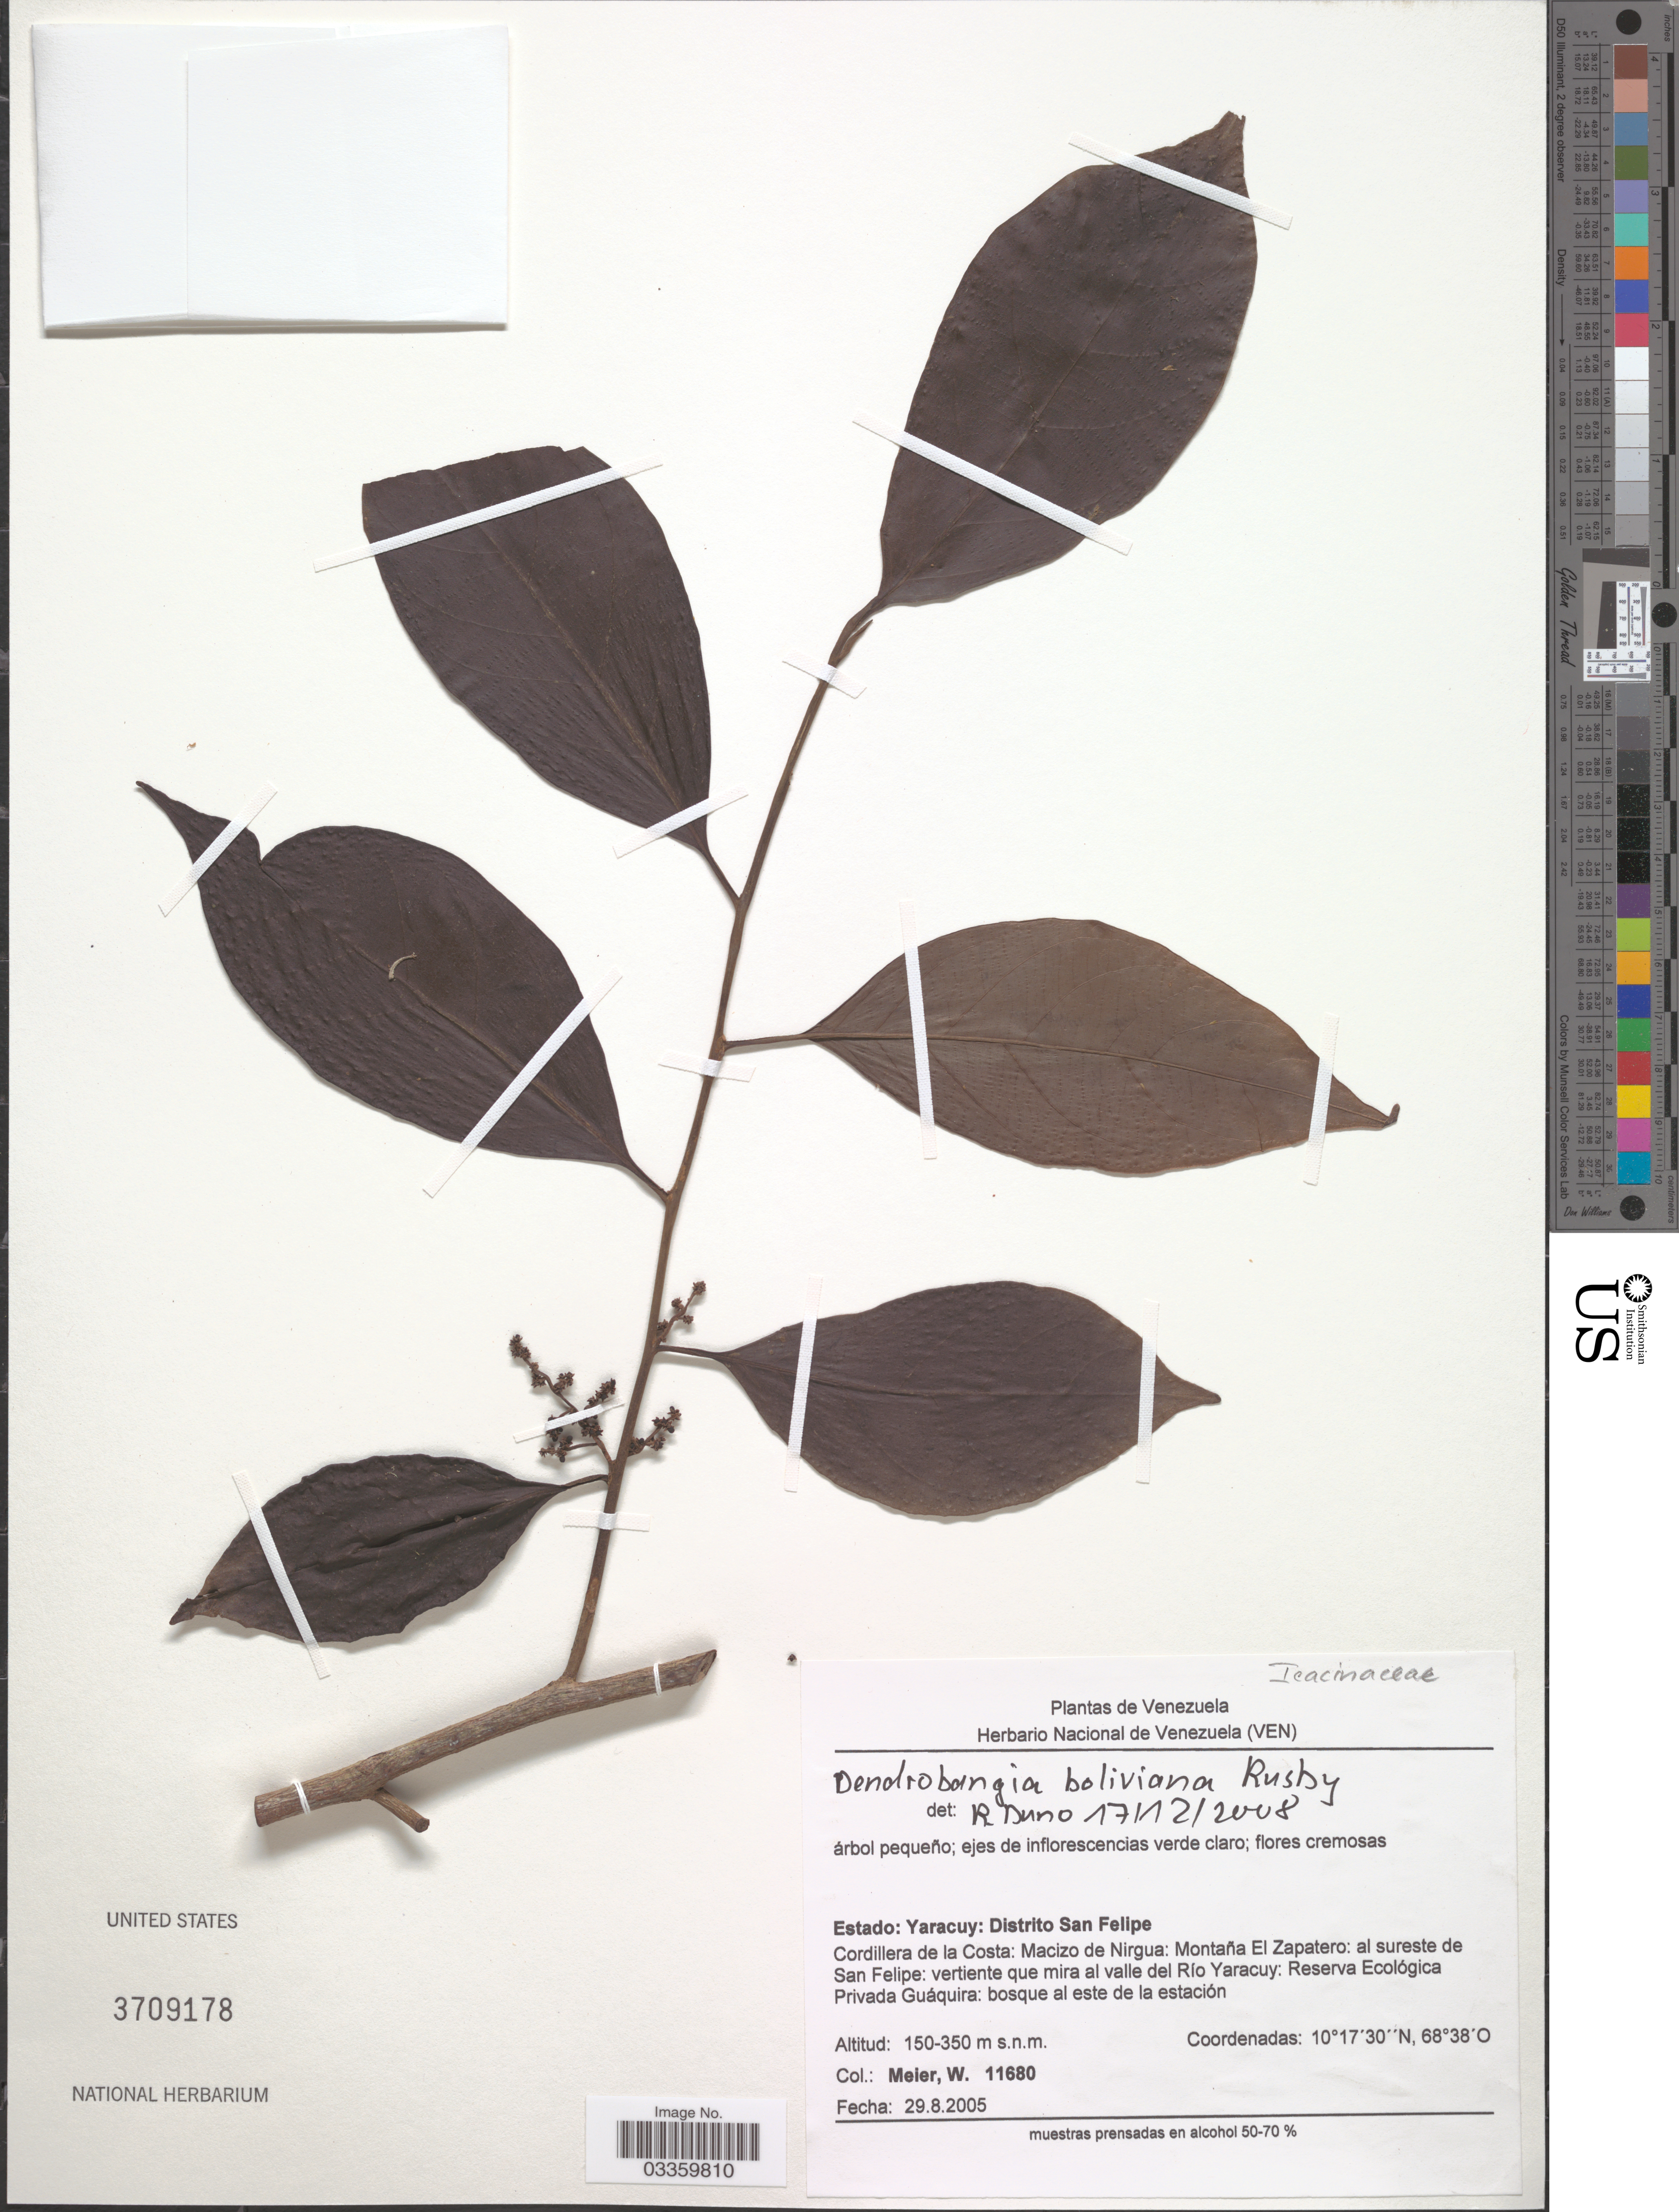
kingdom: Plantae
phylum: Tracheophyta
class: Magnoliopsida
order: Metteniusales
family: Metteniusaceae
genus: Dendrobangia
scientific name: Dendrobangia boliviana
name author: Rusby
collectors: W. Meier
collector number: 11680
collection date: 2005-08-29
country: Venezuela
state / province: Yaracuy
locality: Distrito San Felipe. Cordillera de la Costa: Macizo de Nirgua: Montaña El Zapatero: al sureste de San Felipe: vertiente que mira al valle del Río Yaracuy: Reserva Ecológica Privada Guáquira: bosque al este de la estación.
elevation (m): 150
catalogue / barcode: US 3709178